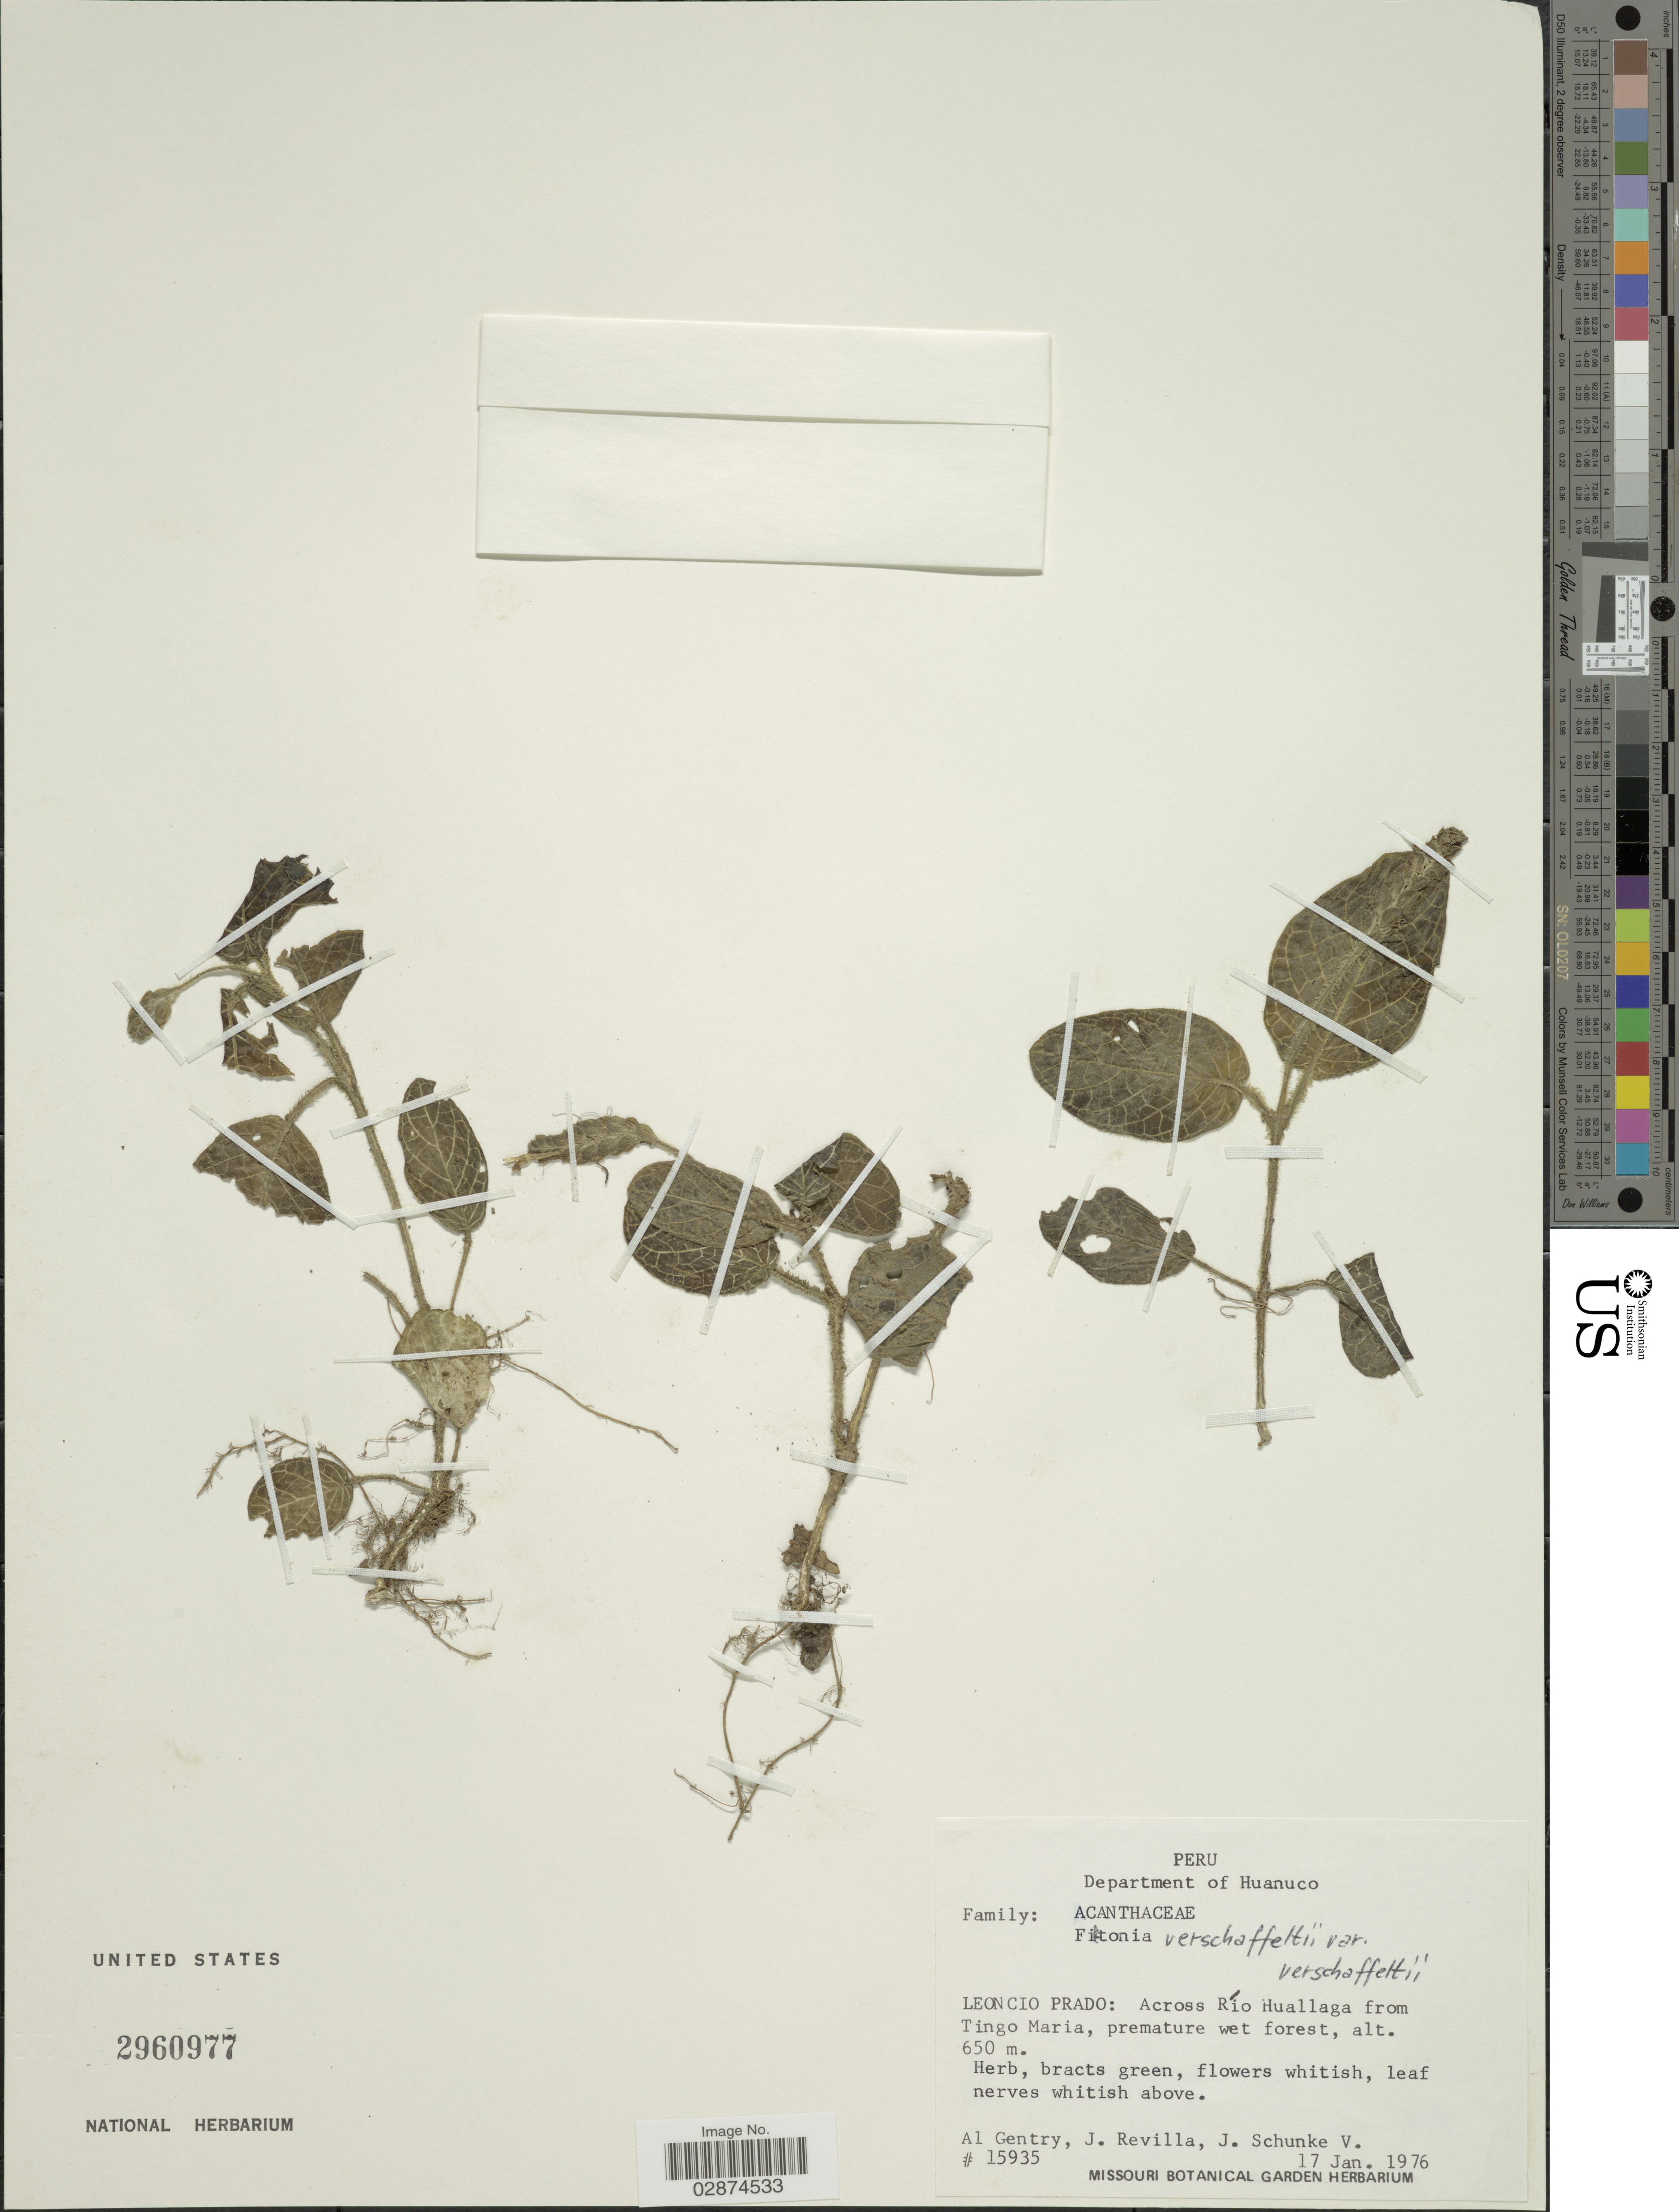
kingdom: Plantae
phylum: Tracheophyta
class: Magnoliopsida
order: Lamiales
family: Acanthaceae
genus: Fittonia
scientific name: Fittonia albivenis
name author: (Lindl. ex Veitch) Brummitt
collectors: A. H. Gentry, J. Revilla & J. Schunke Vigo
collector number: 15935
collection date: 1976-01-17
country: Peru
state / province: Huánuco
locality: Department of Huanuco. Leonicio Prado: Across Río Huallaga from Tingo Maria.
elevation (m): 650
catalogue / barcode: US 2960977